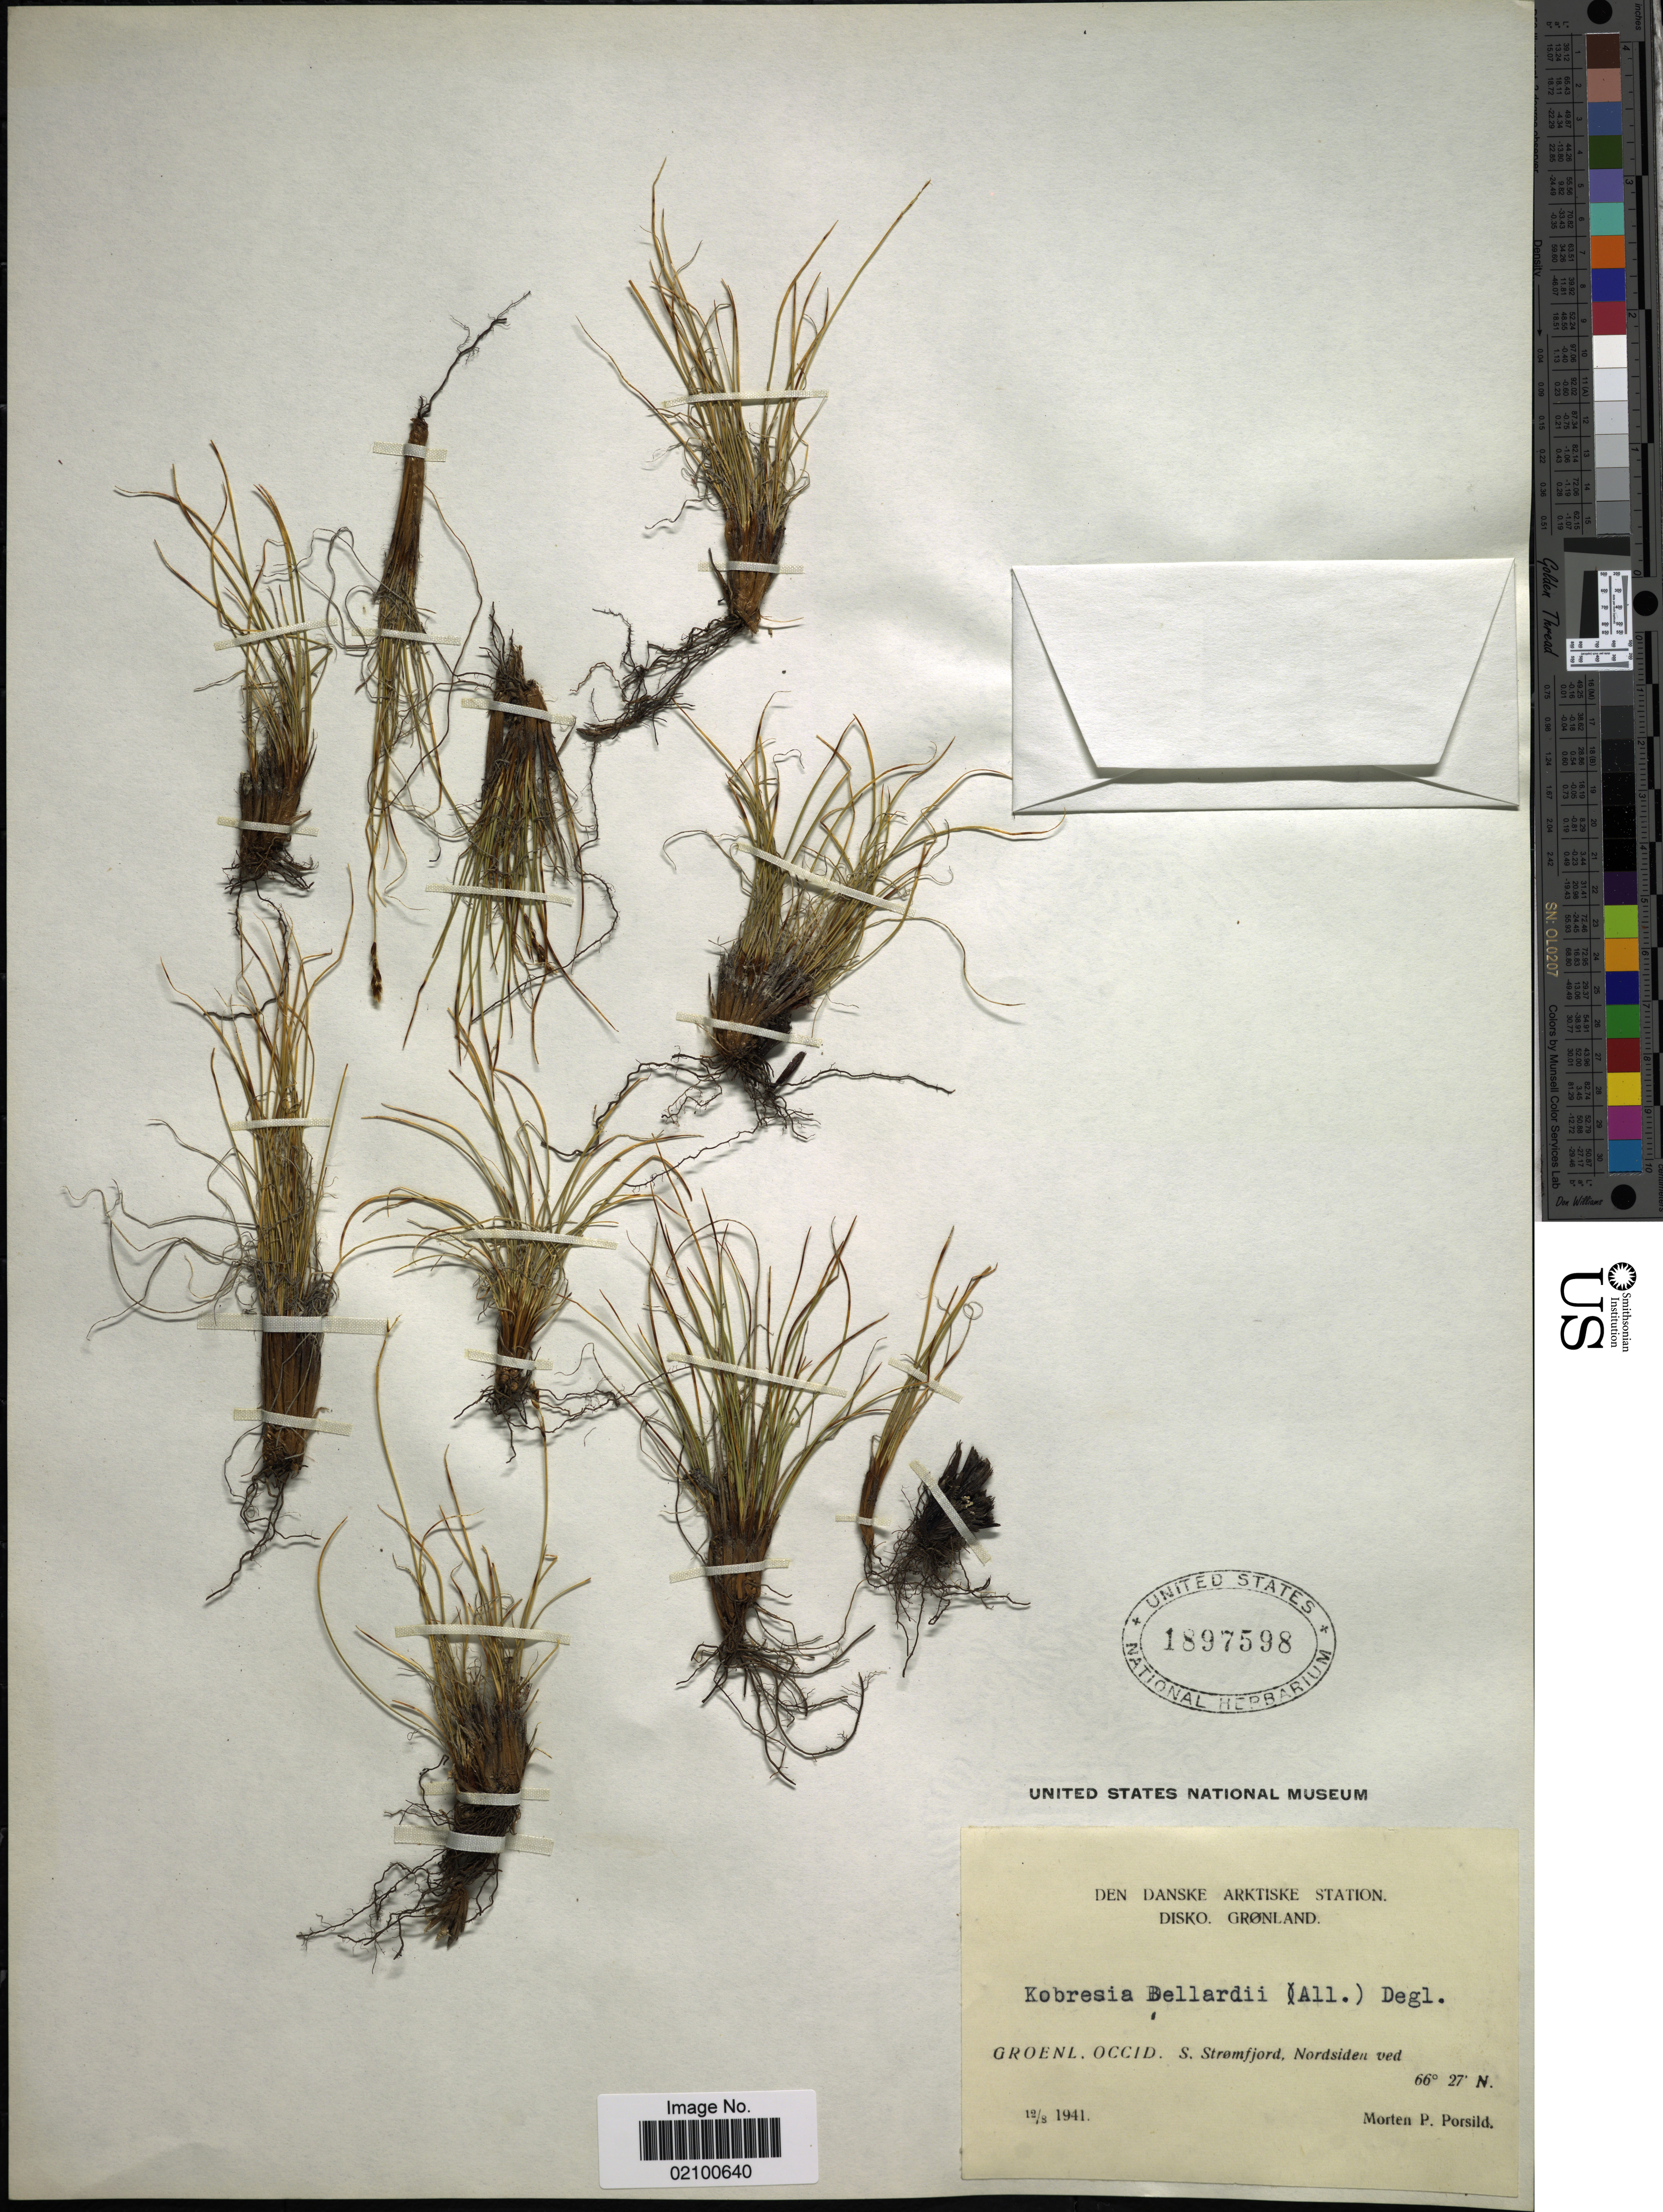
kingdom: Plantae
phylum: Tracheophyta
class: Liliopsida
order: Poales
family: Cyperaceae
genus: Carex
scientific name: Carex myosuroides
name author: Vill.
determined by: Strong, M. T., (US), Smithsonian Institution - National Museum of Natural History (UNITED STATES)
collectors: M. P. Porsild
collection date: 1941-08-12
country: Greenland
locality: Disko, Gronland, Groenl. Occid. S. Stromfjord, Nordsiden ved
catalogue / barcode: US 1897598